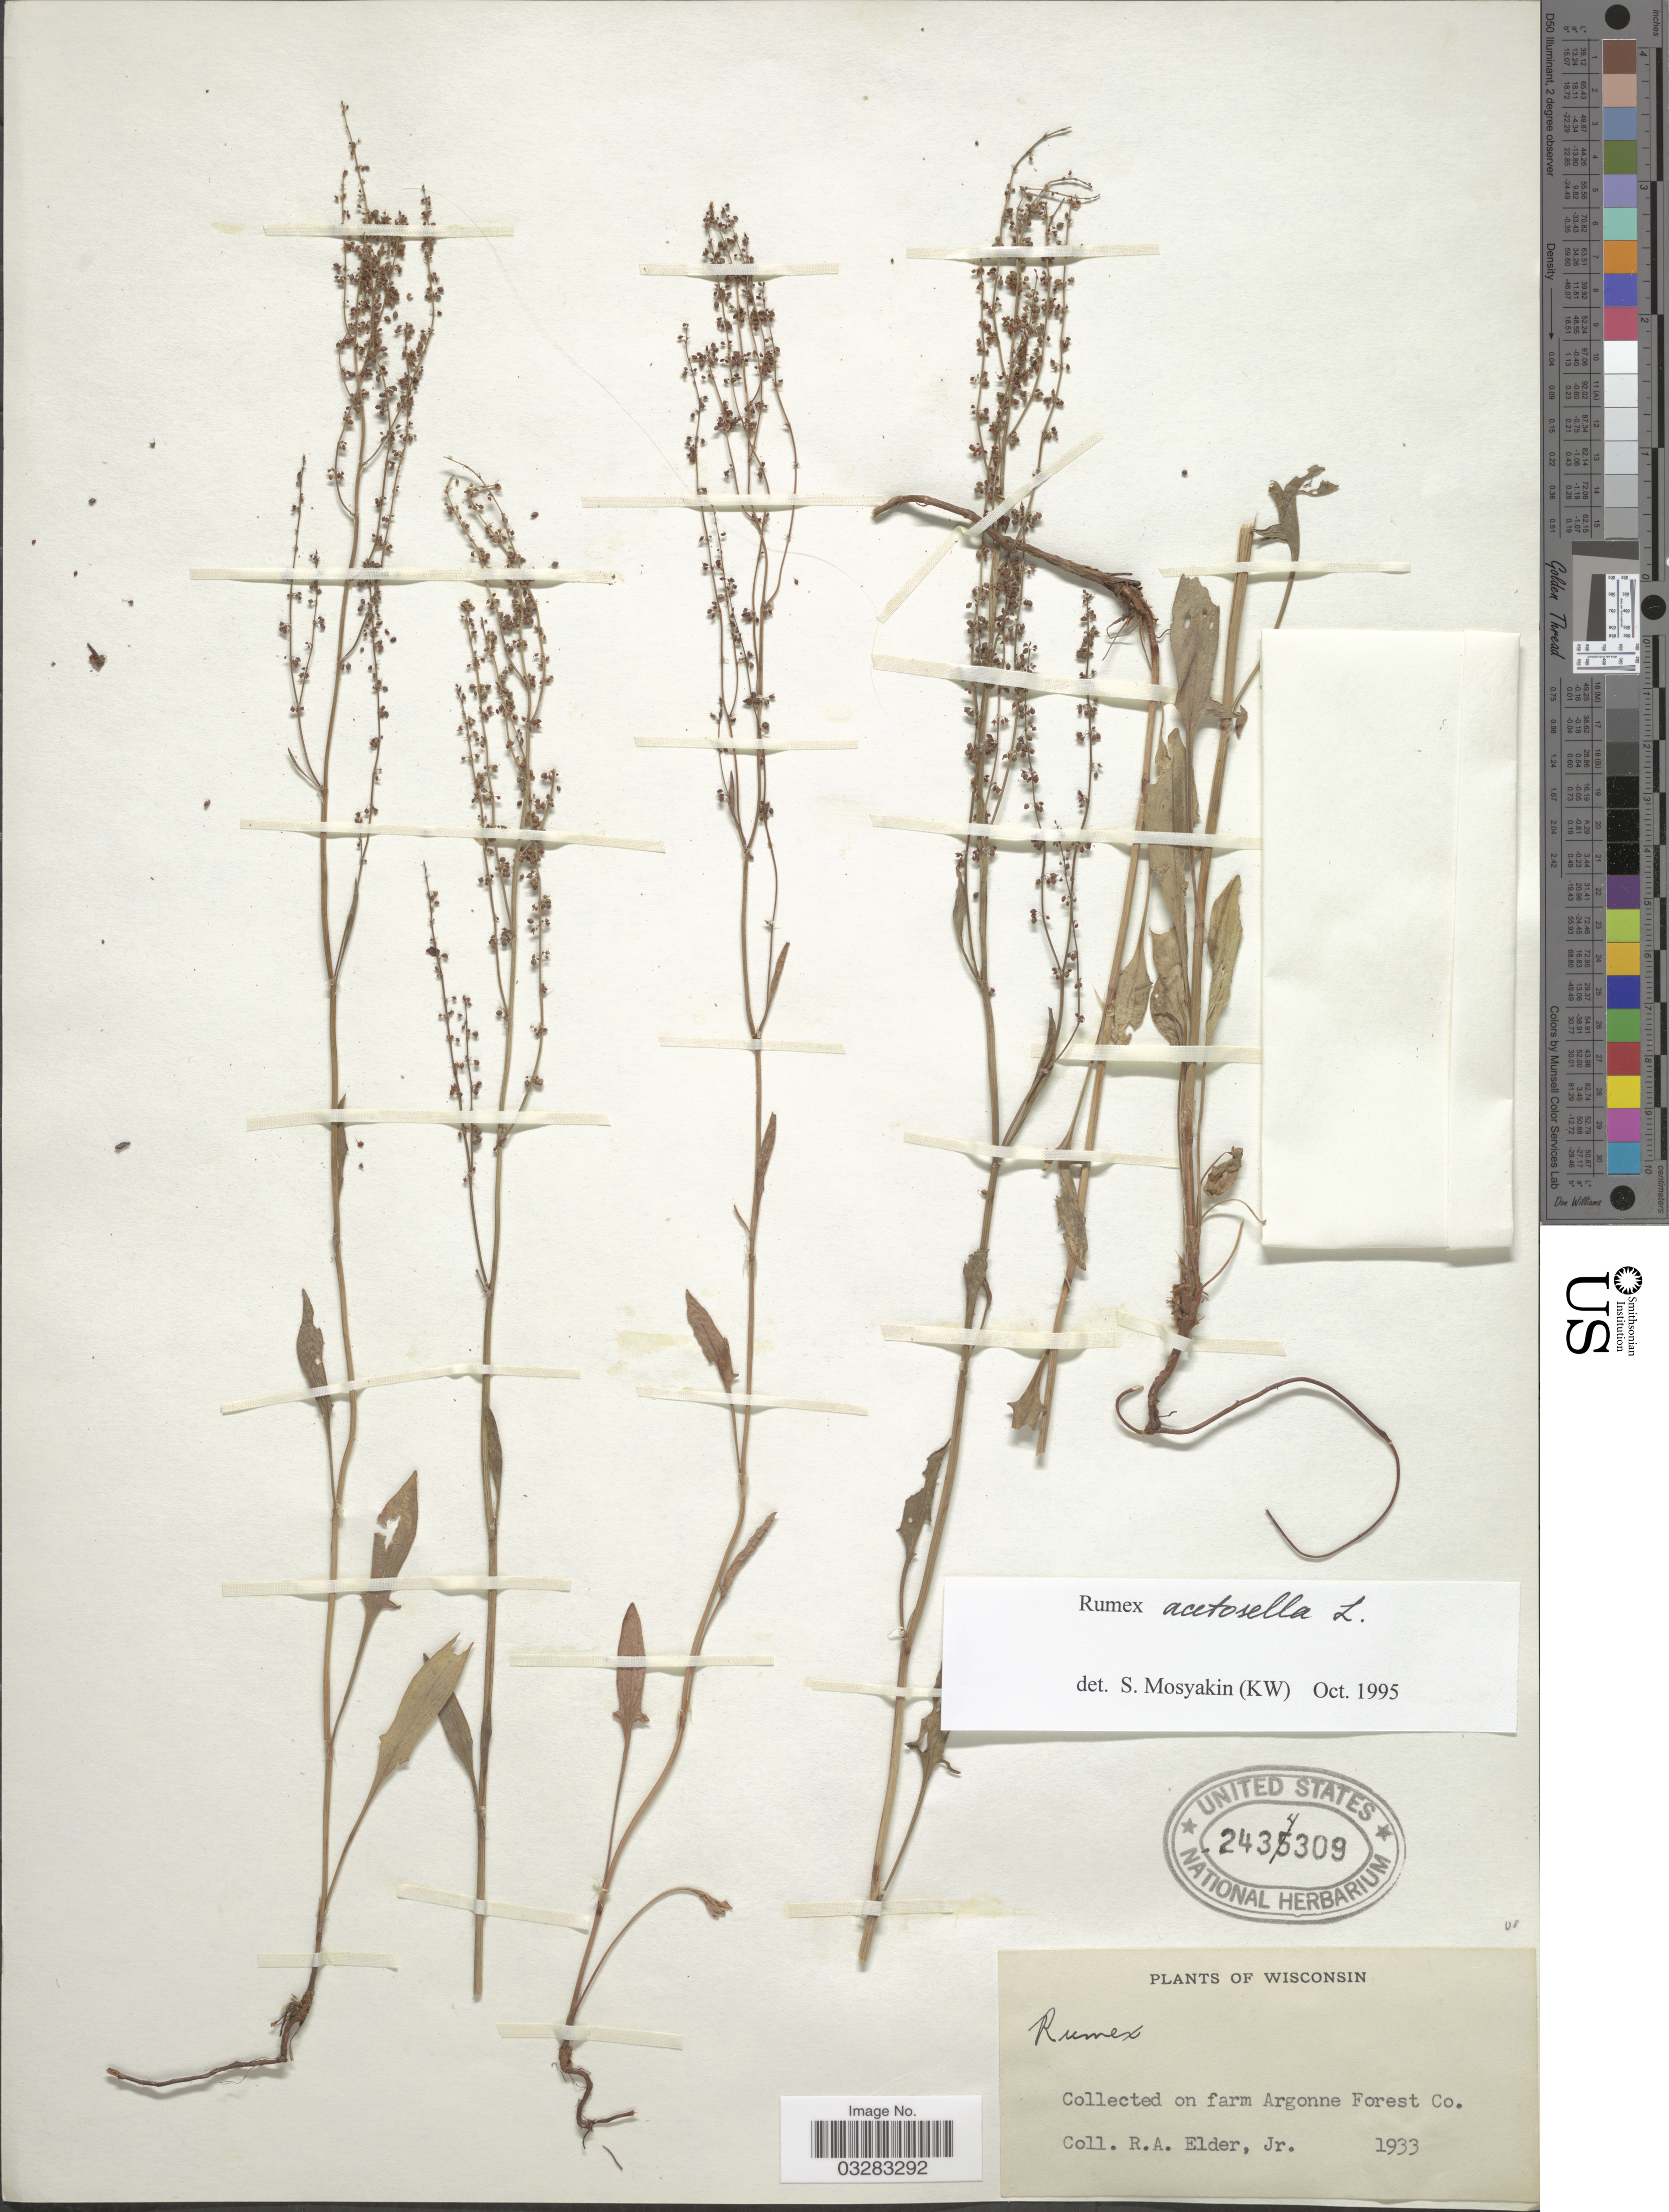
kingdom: Plantae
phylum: Tracheophyta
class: Magnoliopsida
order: Caryophyllales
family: Polygonaceae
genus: Rumex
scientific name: Rumex acetosella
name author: L.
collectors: R. Elder Jr.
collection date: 1933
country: United States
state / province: Wisconsin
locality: Collected on farm Argonne Forest Co.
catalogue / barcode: US 2434309